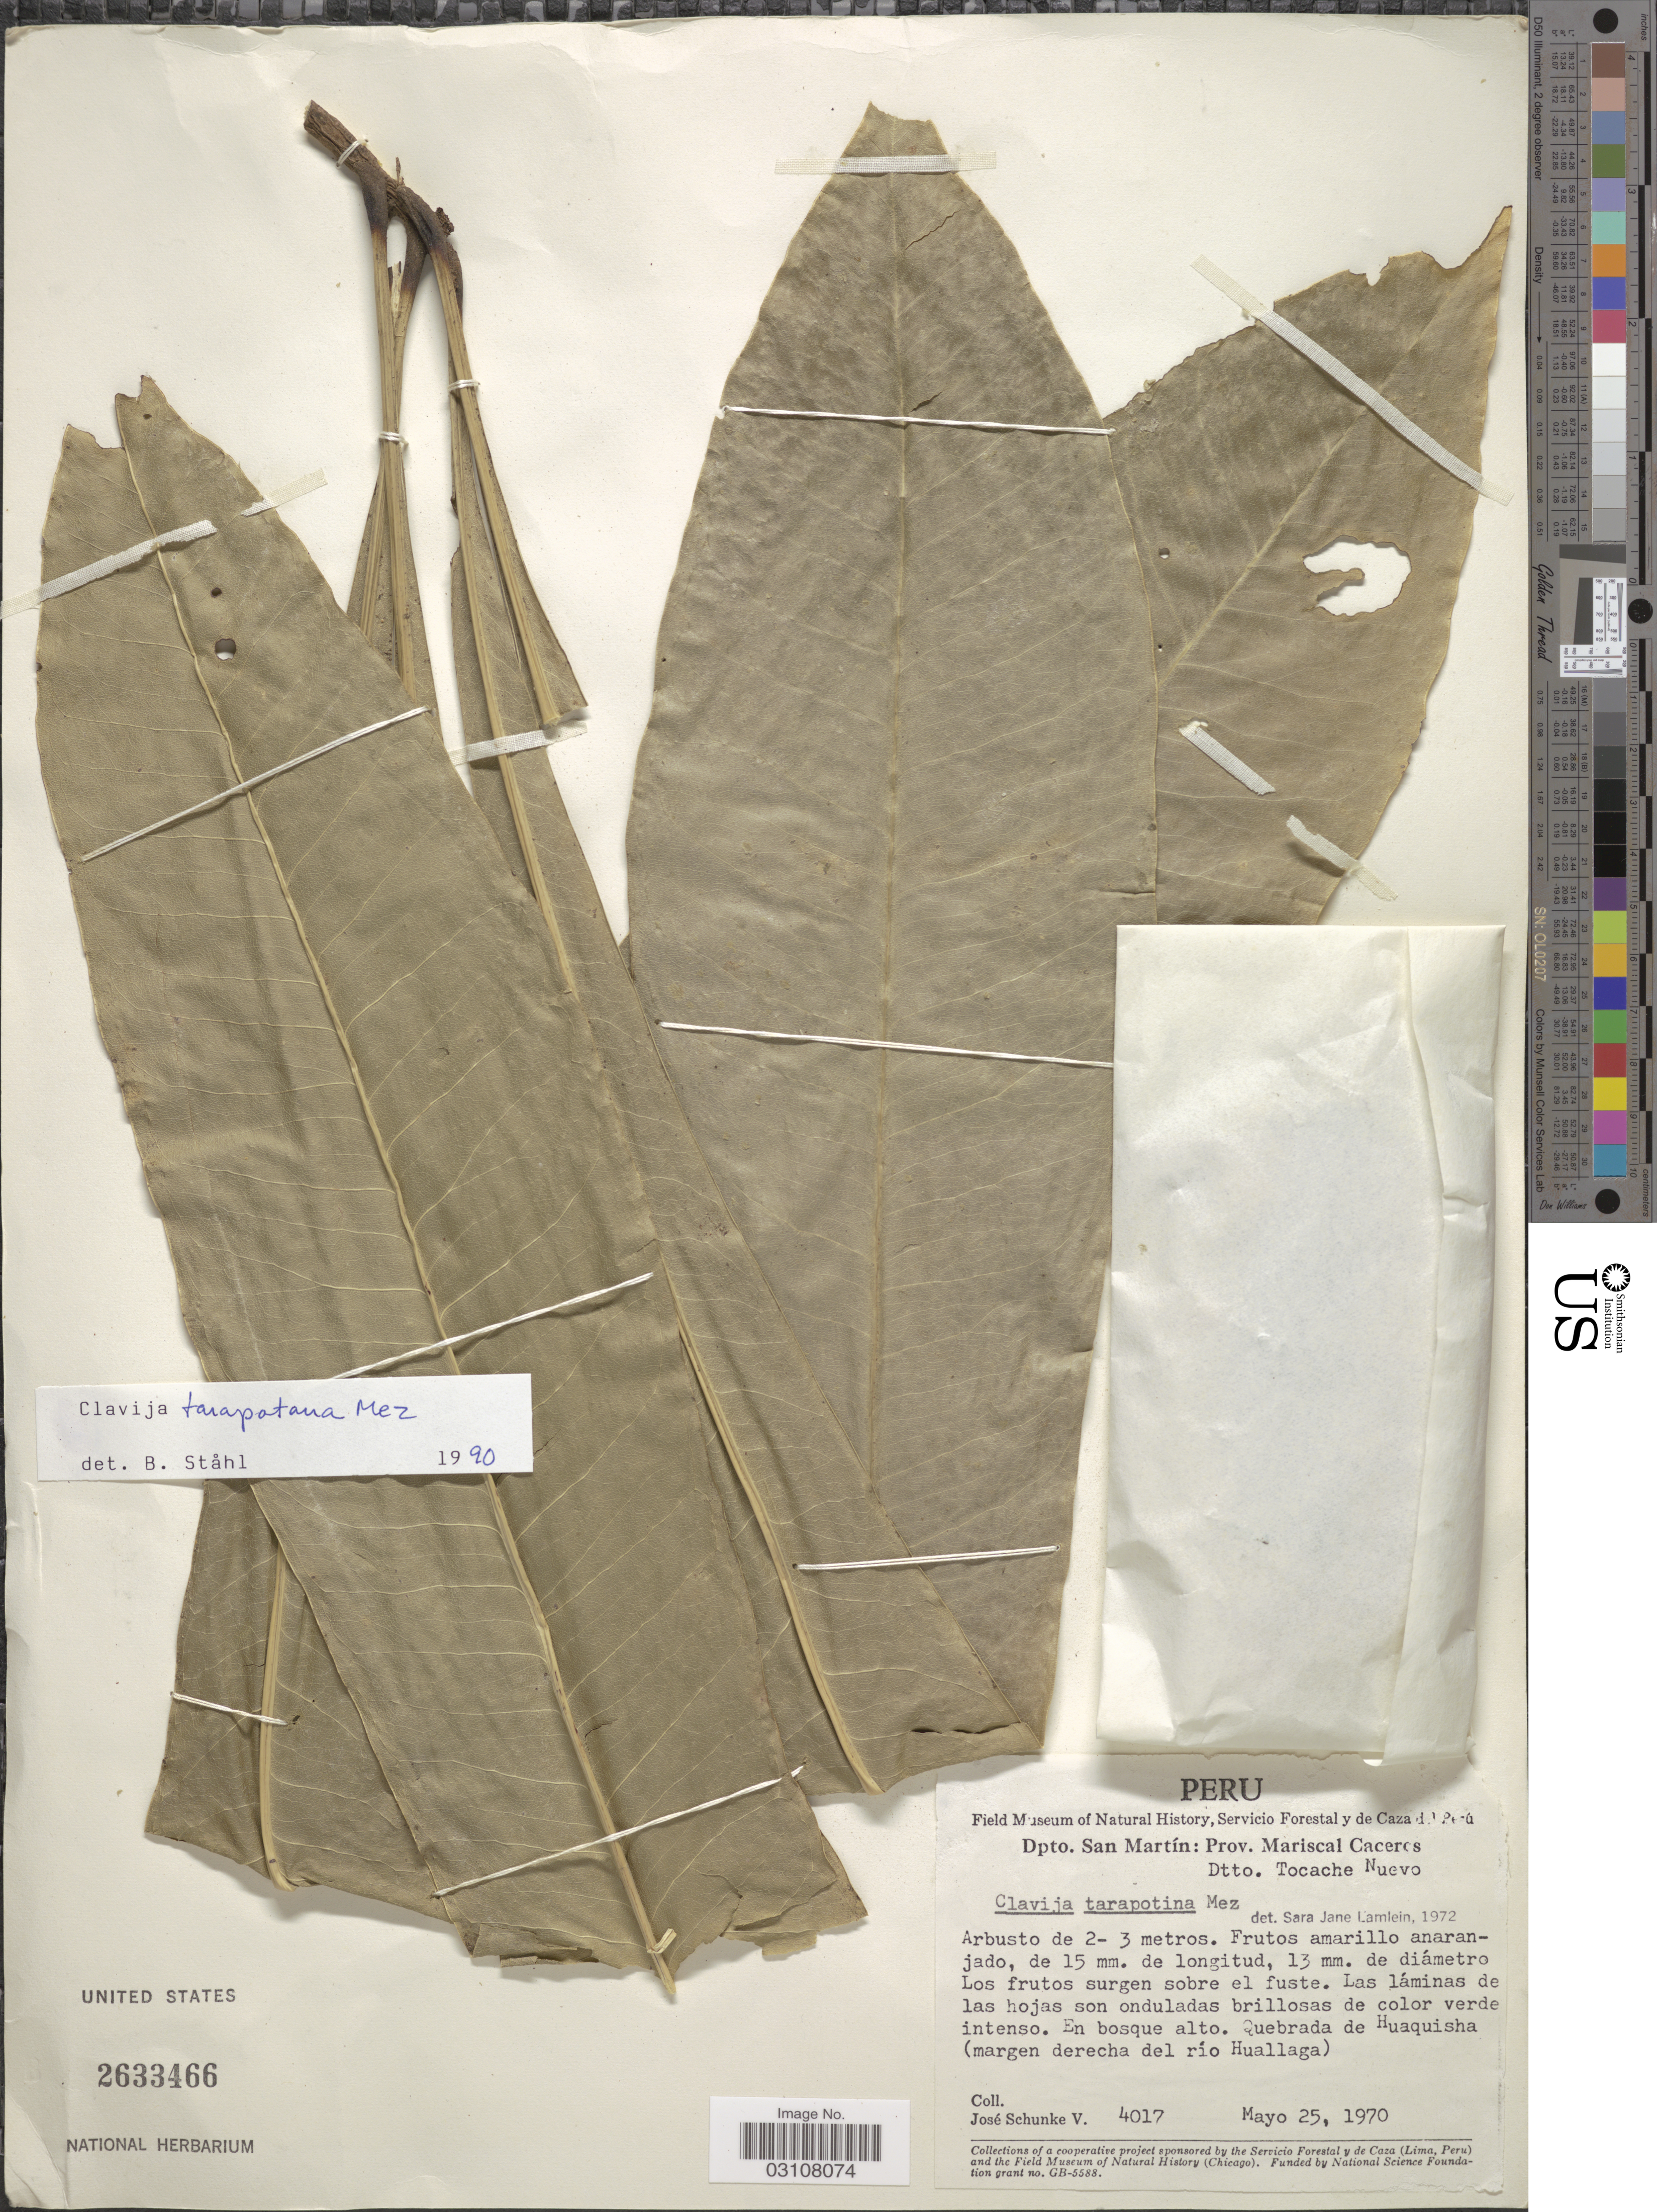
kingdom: Plantae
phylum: Tracheophyta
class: Magnoliopsida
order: Ericales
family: Primulaceae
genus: Clavija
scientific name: Clavija tarapotana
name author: Mez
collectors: J. Schunke Vigo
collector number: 4017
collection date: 1970-05-25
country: Peru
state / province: San Martín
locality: Dpto. San Martín: Prov. Mariscal Caceres, Dtto. Tocache Nuevo, En bosque alto. Quebrada de Huaquisha (margen derecha del río Huallaga).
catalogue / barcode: US 2633466